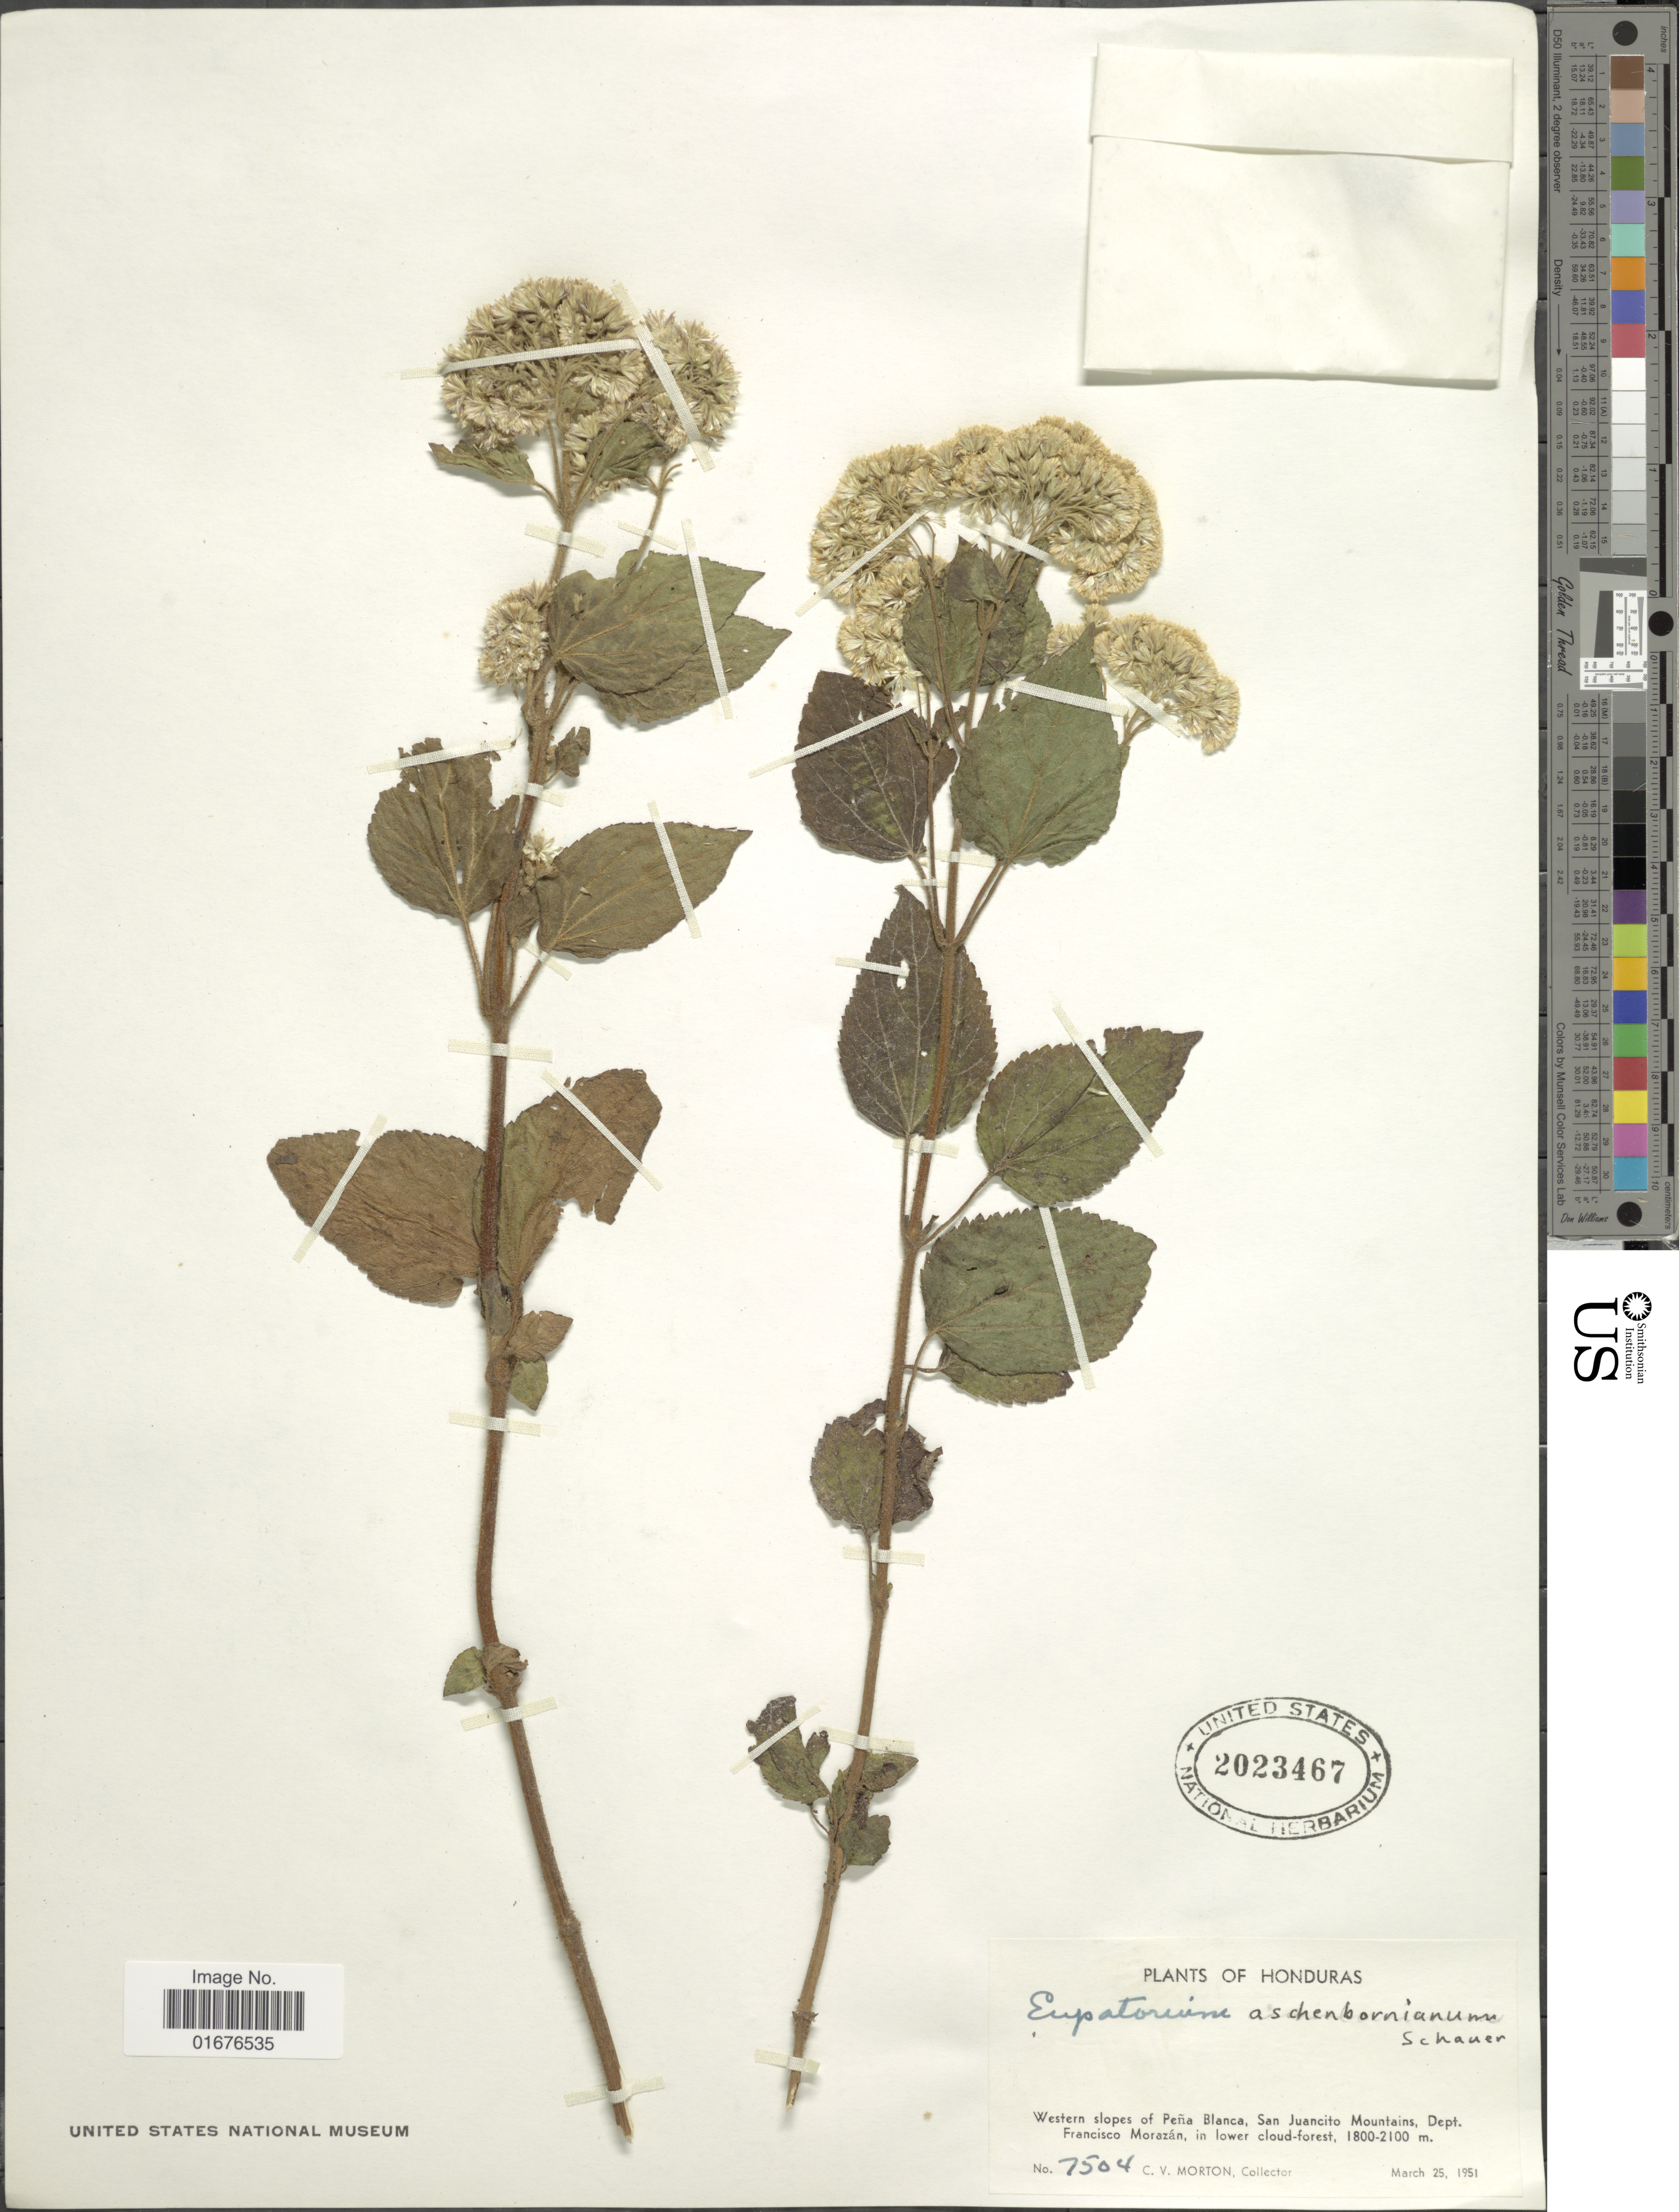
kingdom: Plantae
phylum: Tracheophyta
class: Magnoliopsida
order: Asterales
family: Asteraceae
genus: Ageratina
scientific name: Ageratina pichinchensis var. bustamenta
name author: (DC.) R.M. King & H. Rob.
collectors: C. V. Morton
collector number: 7504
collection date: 1951-03-25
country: Honduras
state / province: Fco. Morazán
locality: Western slopes of Peña Blanca, San Juancito Mountains, in lower cloud-forest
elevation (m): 1800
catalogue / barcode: US 2023467